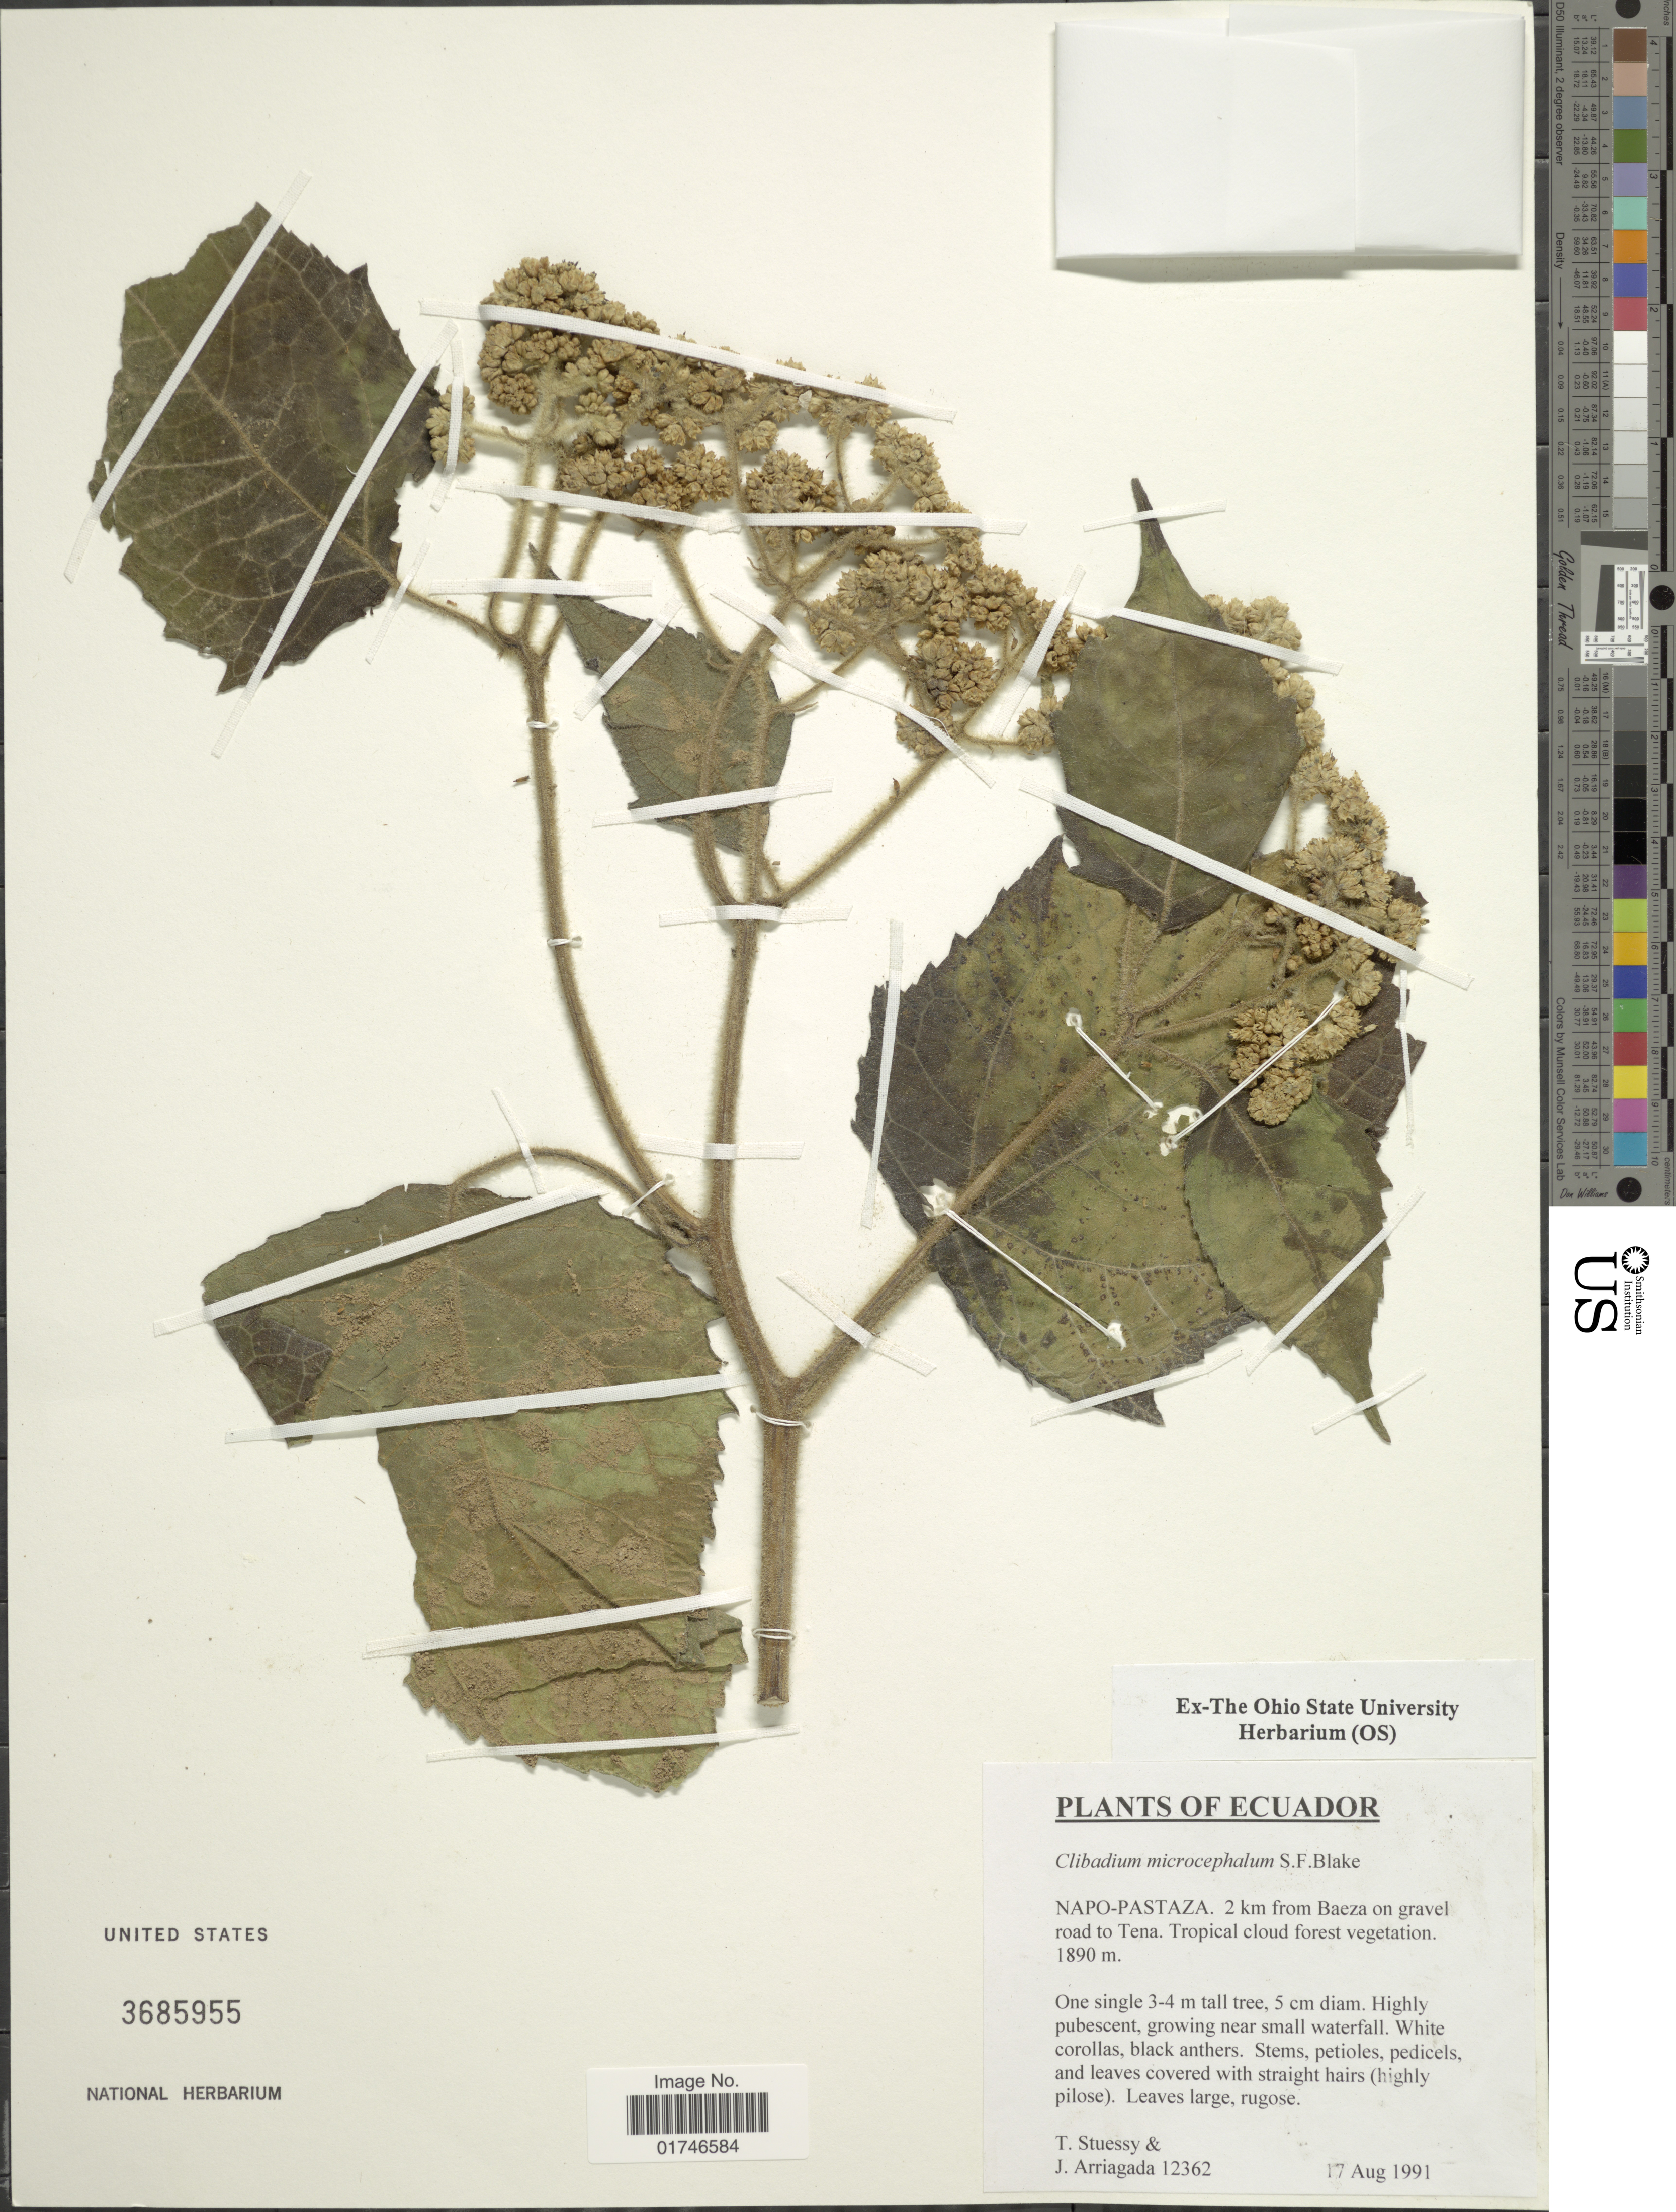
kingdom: Plantae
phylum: Tracheophyta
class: Magnoliopsida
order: Asterales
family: Asteraceae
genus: Clibadium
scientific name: Clibadium microcephalum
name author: S.F. Blake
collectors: T. Stuessy & J. Arriagada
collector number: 12362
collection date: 1991-08-17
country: Ecuador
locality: Napo-Pastaza, 2 km from Baeza on gravel road to Tena.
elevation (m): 1890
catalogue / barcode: US 3685955